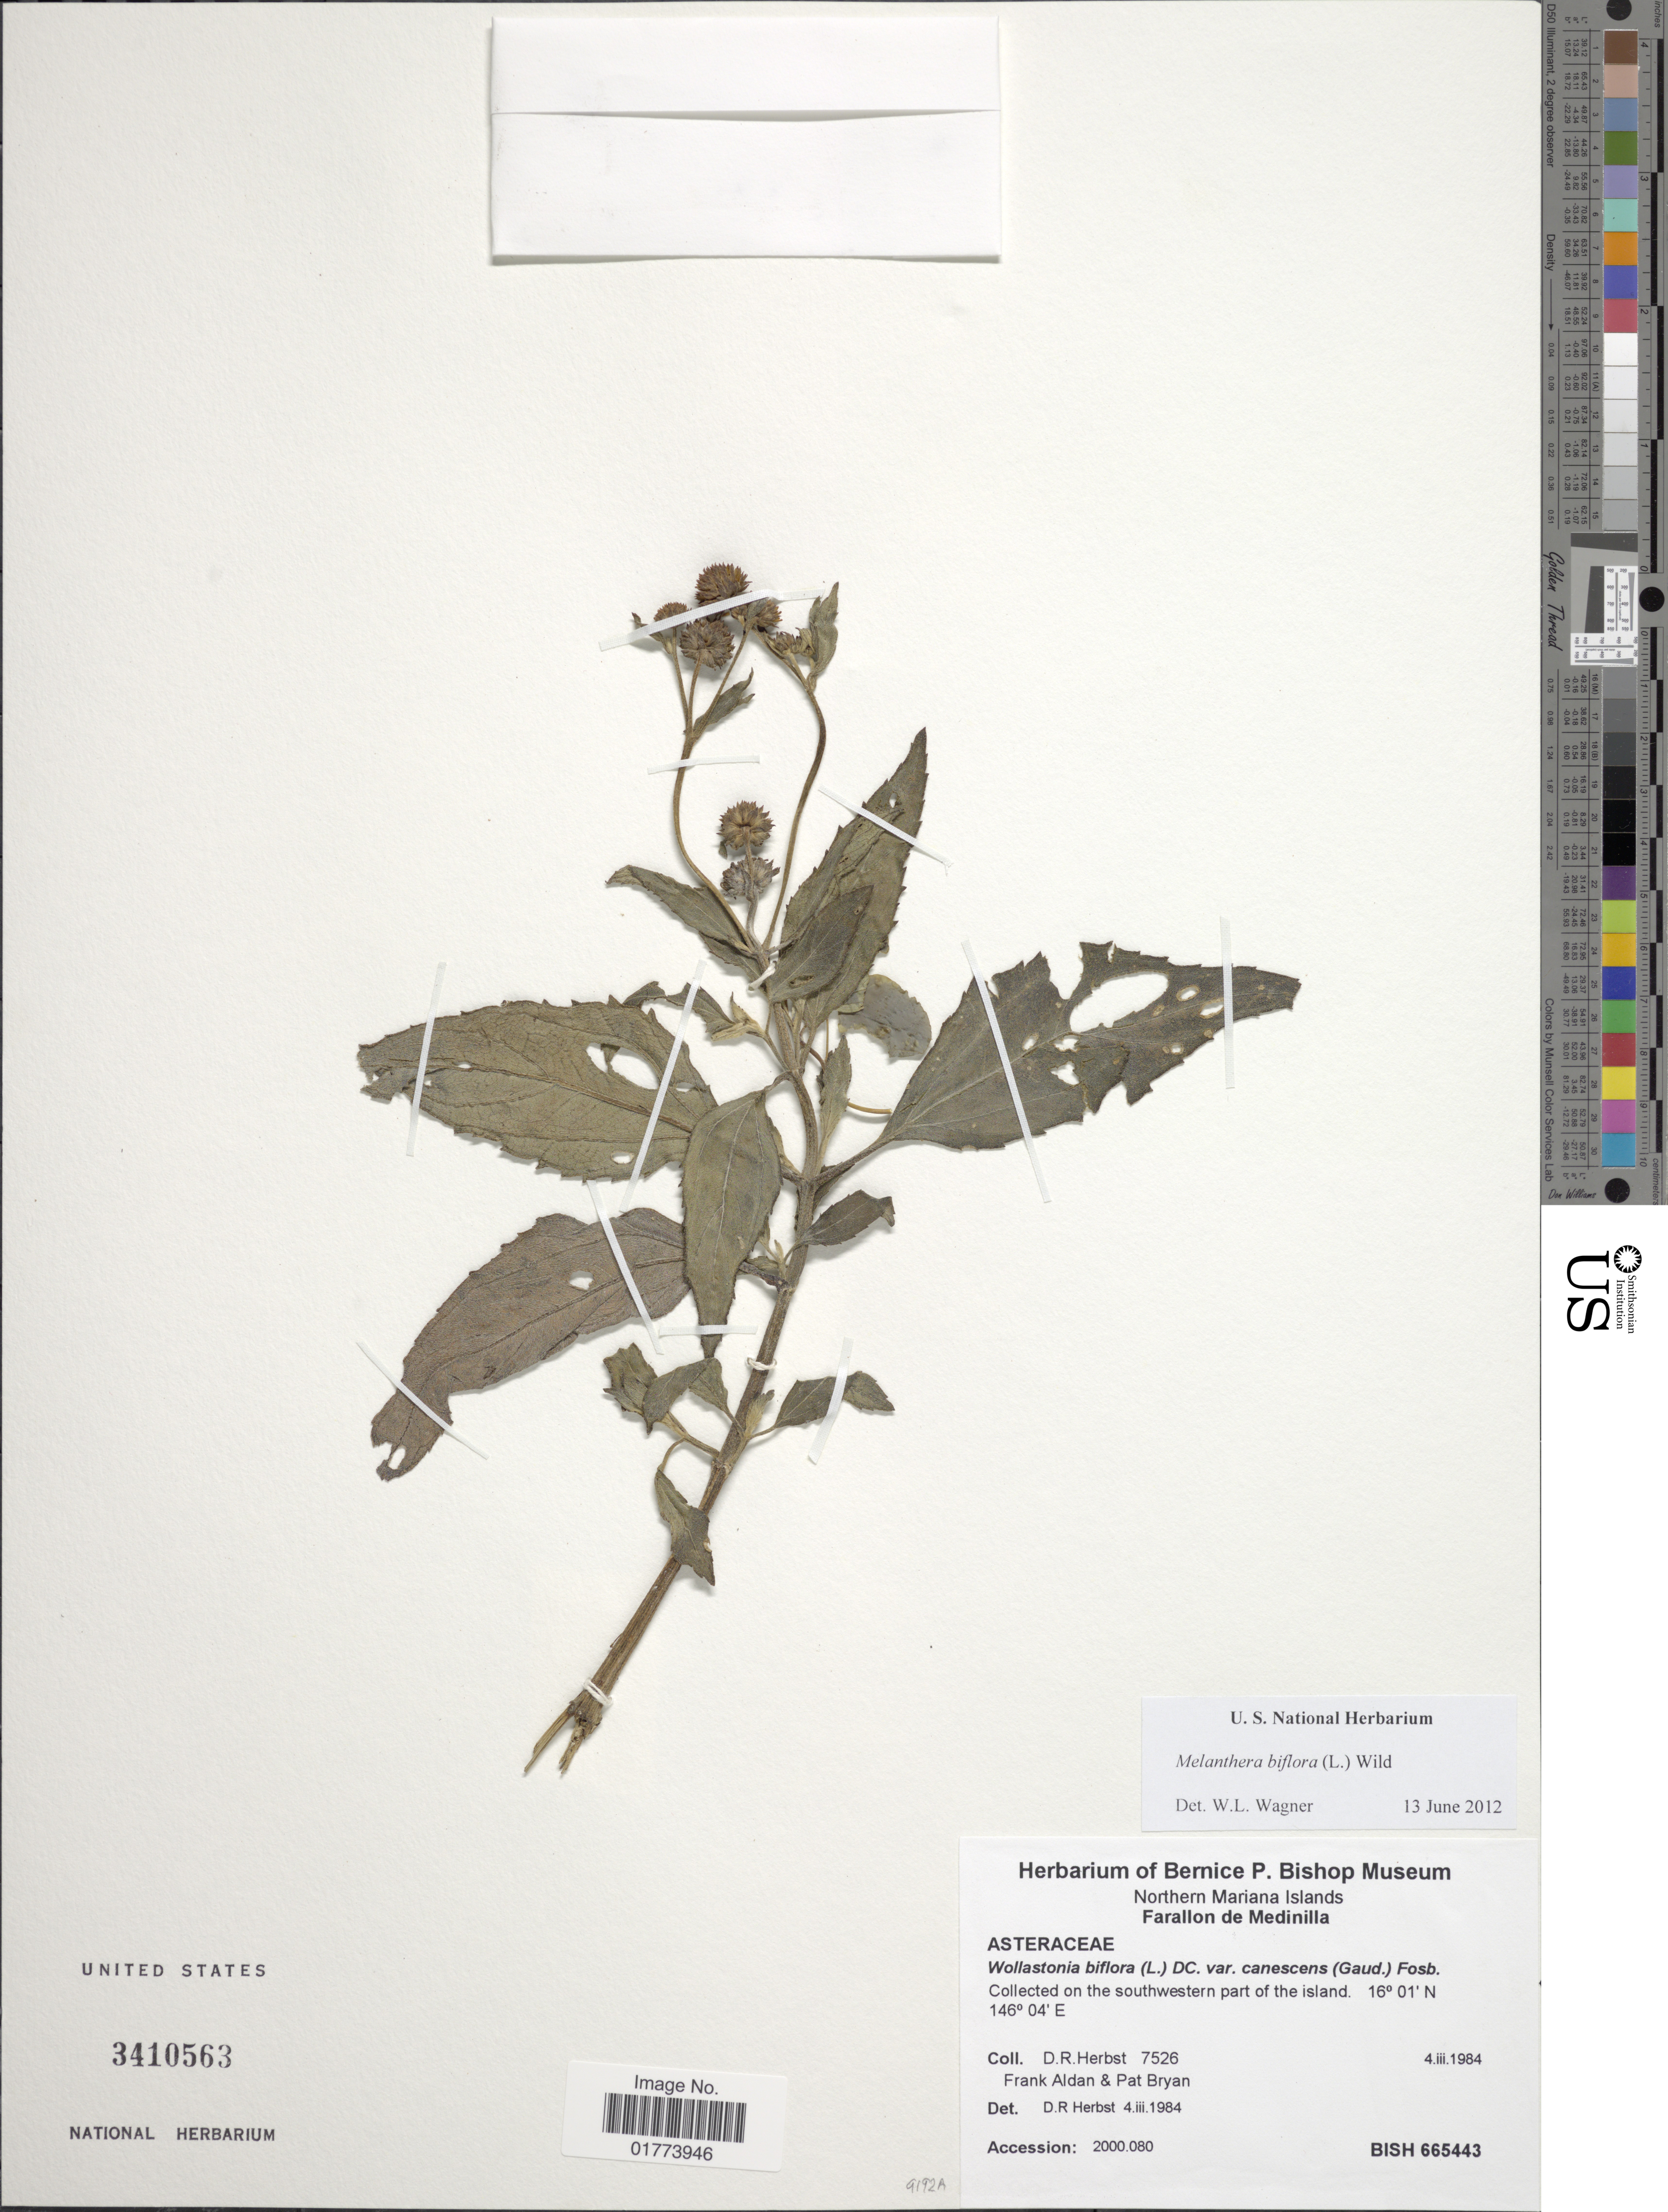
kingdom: Plantae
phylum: Tracheophyta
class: Magnoliopsida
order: Asterales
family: Asteraceae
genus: Wollastonia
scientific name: Wollastonia uniflora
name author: (Willd.) Orchard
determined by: Wagner, W. L., (BOT), Smithsonian Institution - National Museum of Natural History (UNITED STATES)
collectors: D. R. Herbst, F. Aldan & P. Bryan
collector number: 7526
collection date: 1984-03-04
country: Northern Mariana Islands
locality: Farallon de Medinilla, on the southwestern part of the Island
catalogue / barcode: US 3410563